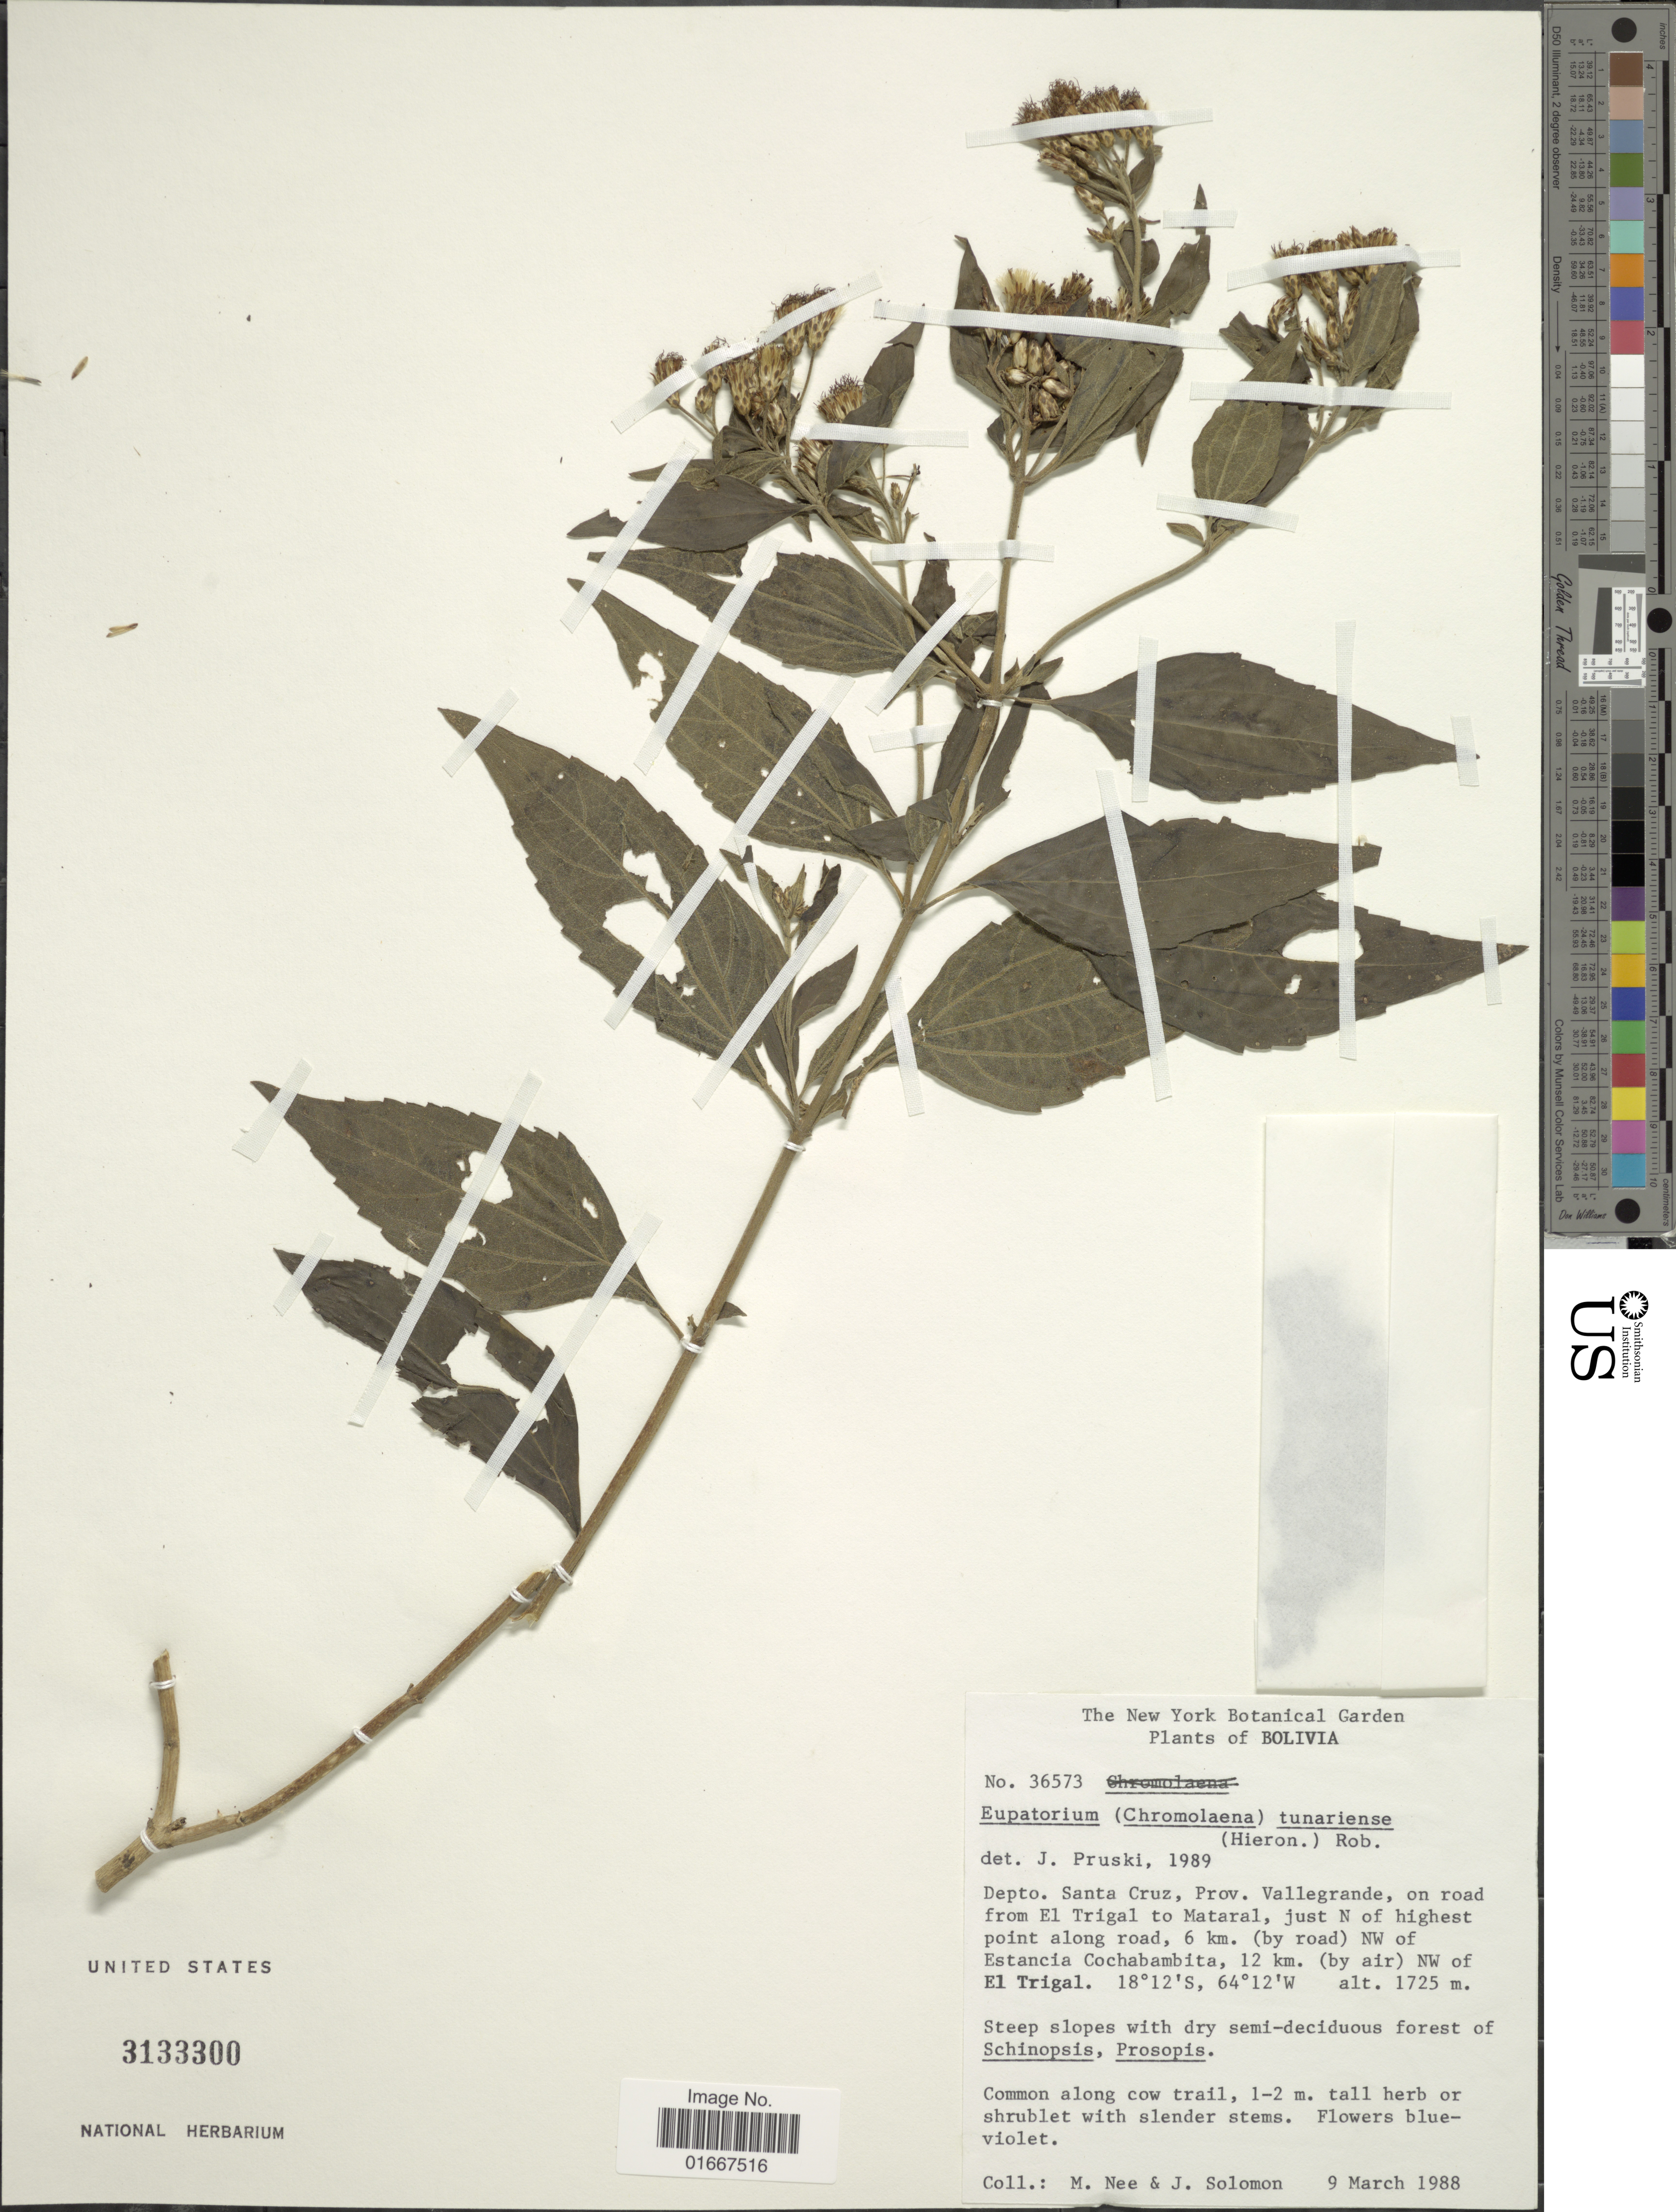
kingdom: Plantae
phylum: Tracheophyta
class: Magnoliopsida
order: Asterales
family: Asteraceae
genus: Chromolaena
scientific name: Chromolaena tunariensis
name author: (Hieron.) R.M. King & H. Rob.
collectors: M. Nee & J. Solomon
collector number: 36573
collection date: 1988-03-09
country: Bolivia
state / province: Santa Cruz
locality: Prov. Vallegrande, on road from El Tigral to Mataral, just N of highest point along road, 6 km. (by road) NW of Estancia Cochabambita, 12 km (by air) NW of El Trigal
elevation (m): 1725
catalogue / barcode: US 3133300